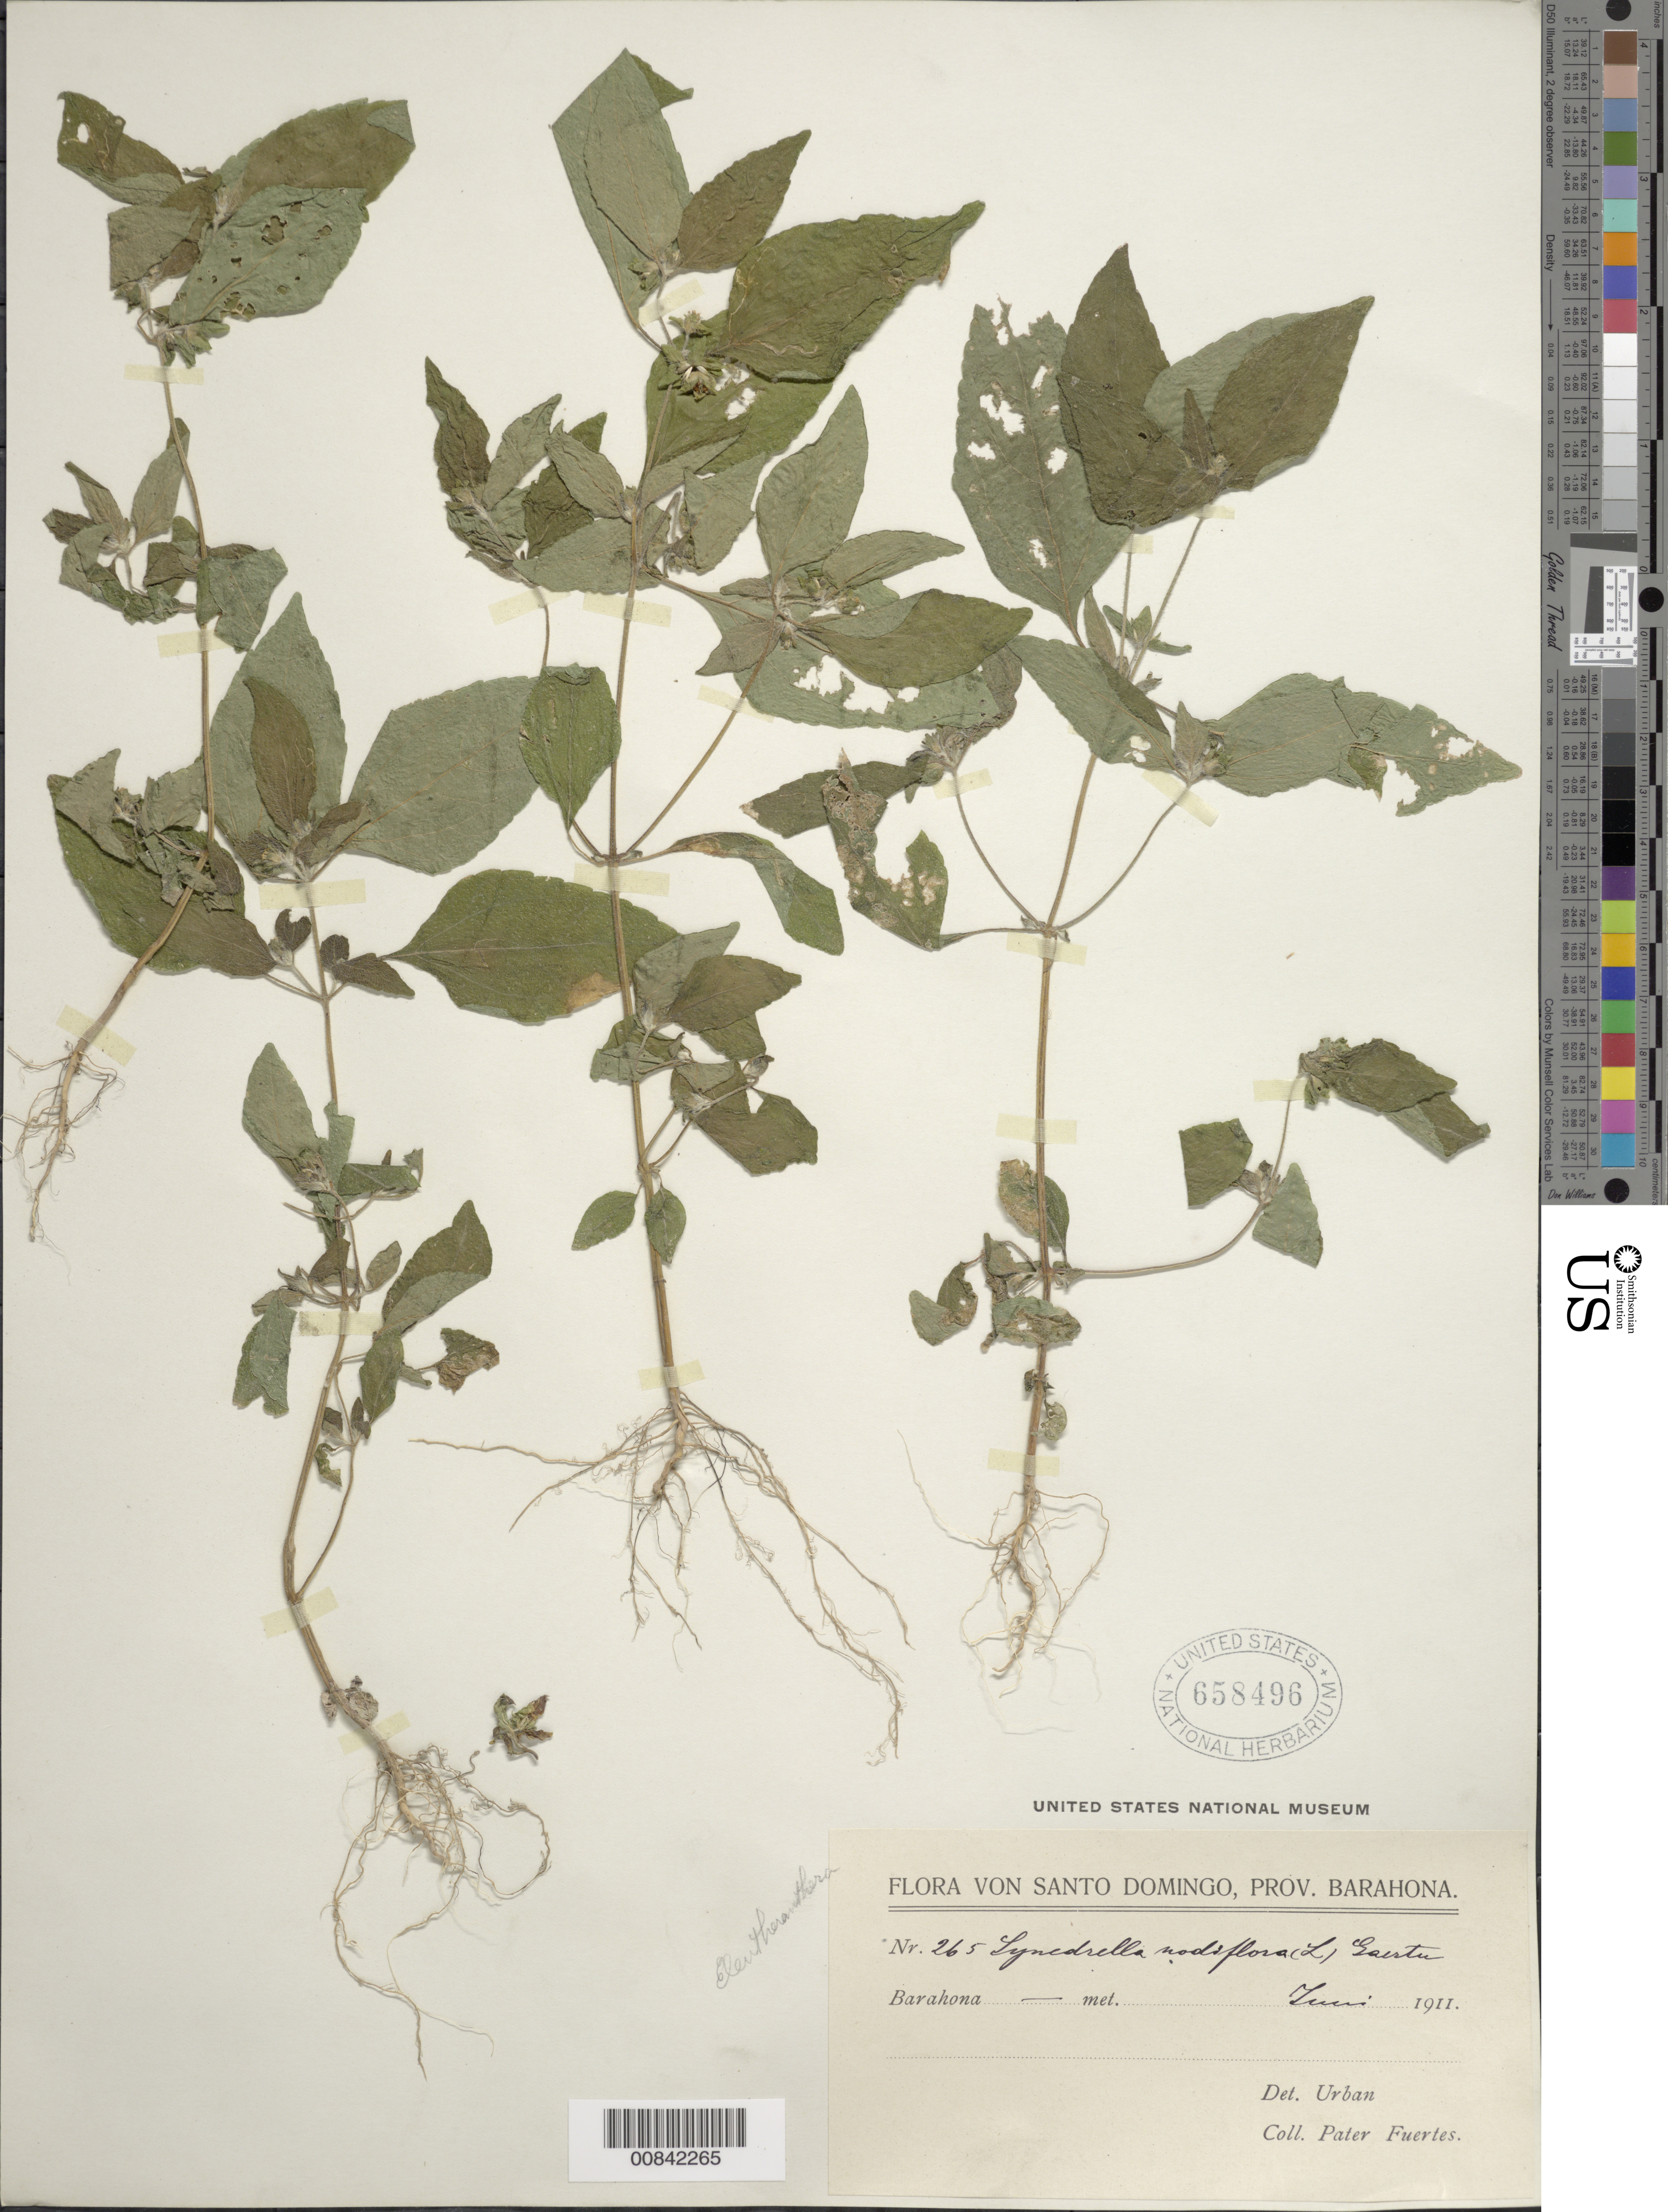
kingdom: Plantae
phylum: Tracheophyta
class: Magnoliopsida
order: Asterales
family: Asteraceae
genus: Eleutheranthera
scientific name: Eleutheranthera ruderalis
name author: (Sw.) Sch. Bip.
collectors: M. D. Fuertes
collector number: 265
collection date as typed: Jun 1911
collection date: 1911-06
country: Dominican Republic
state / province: Barahona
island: Hispaniola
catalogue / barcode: US 658496